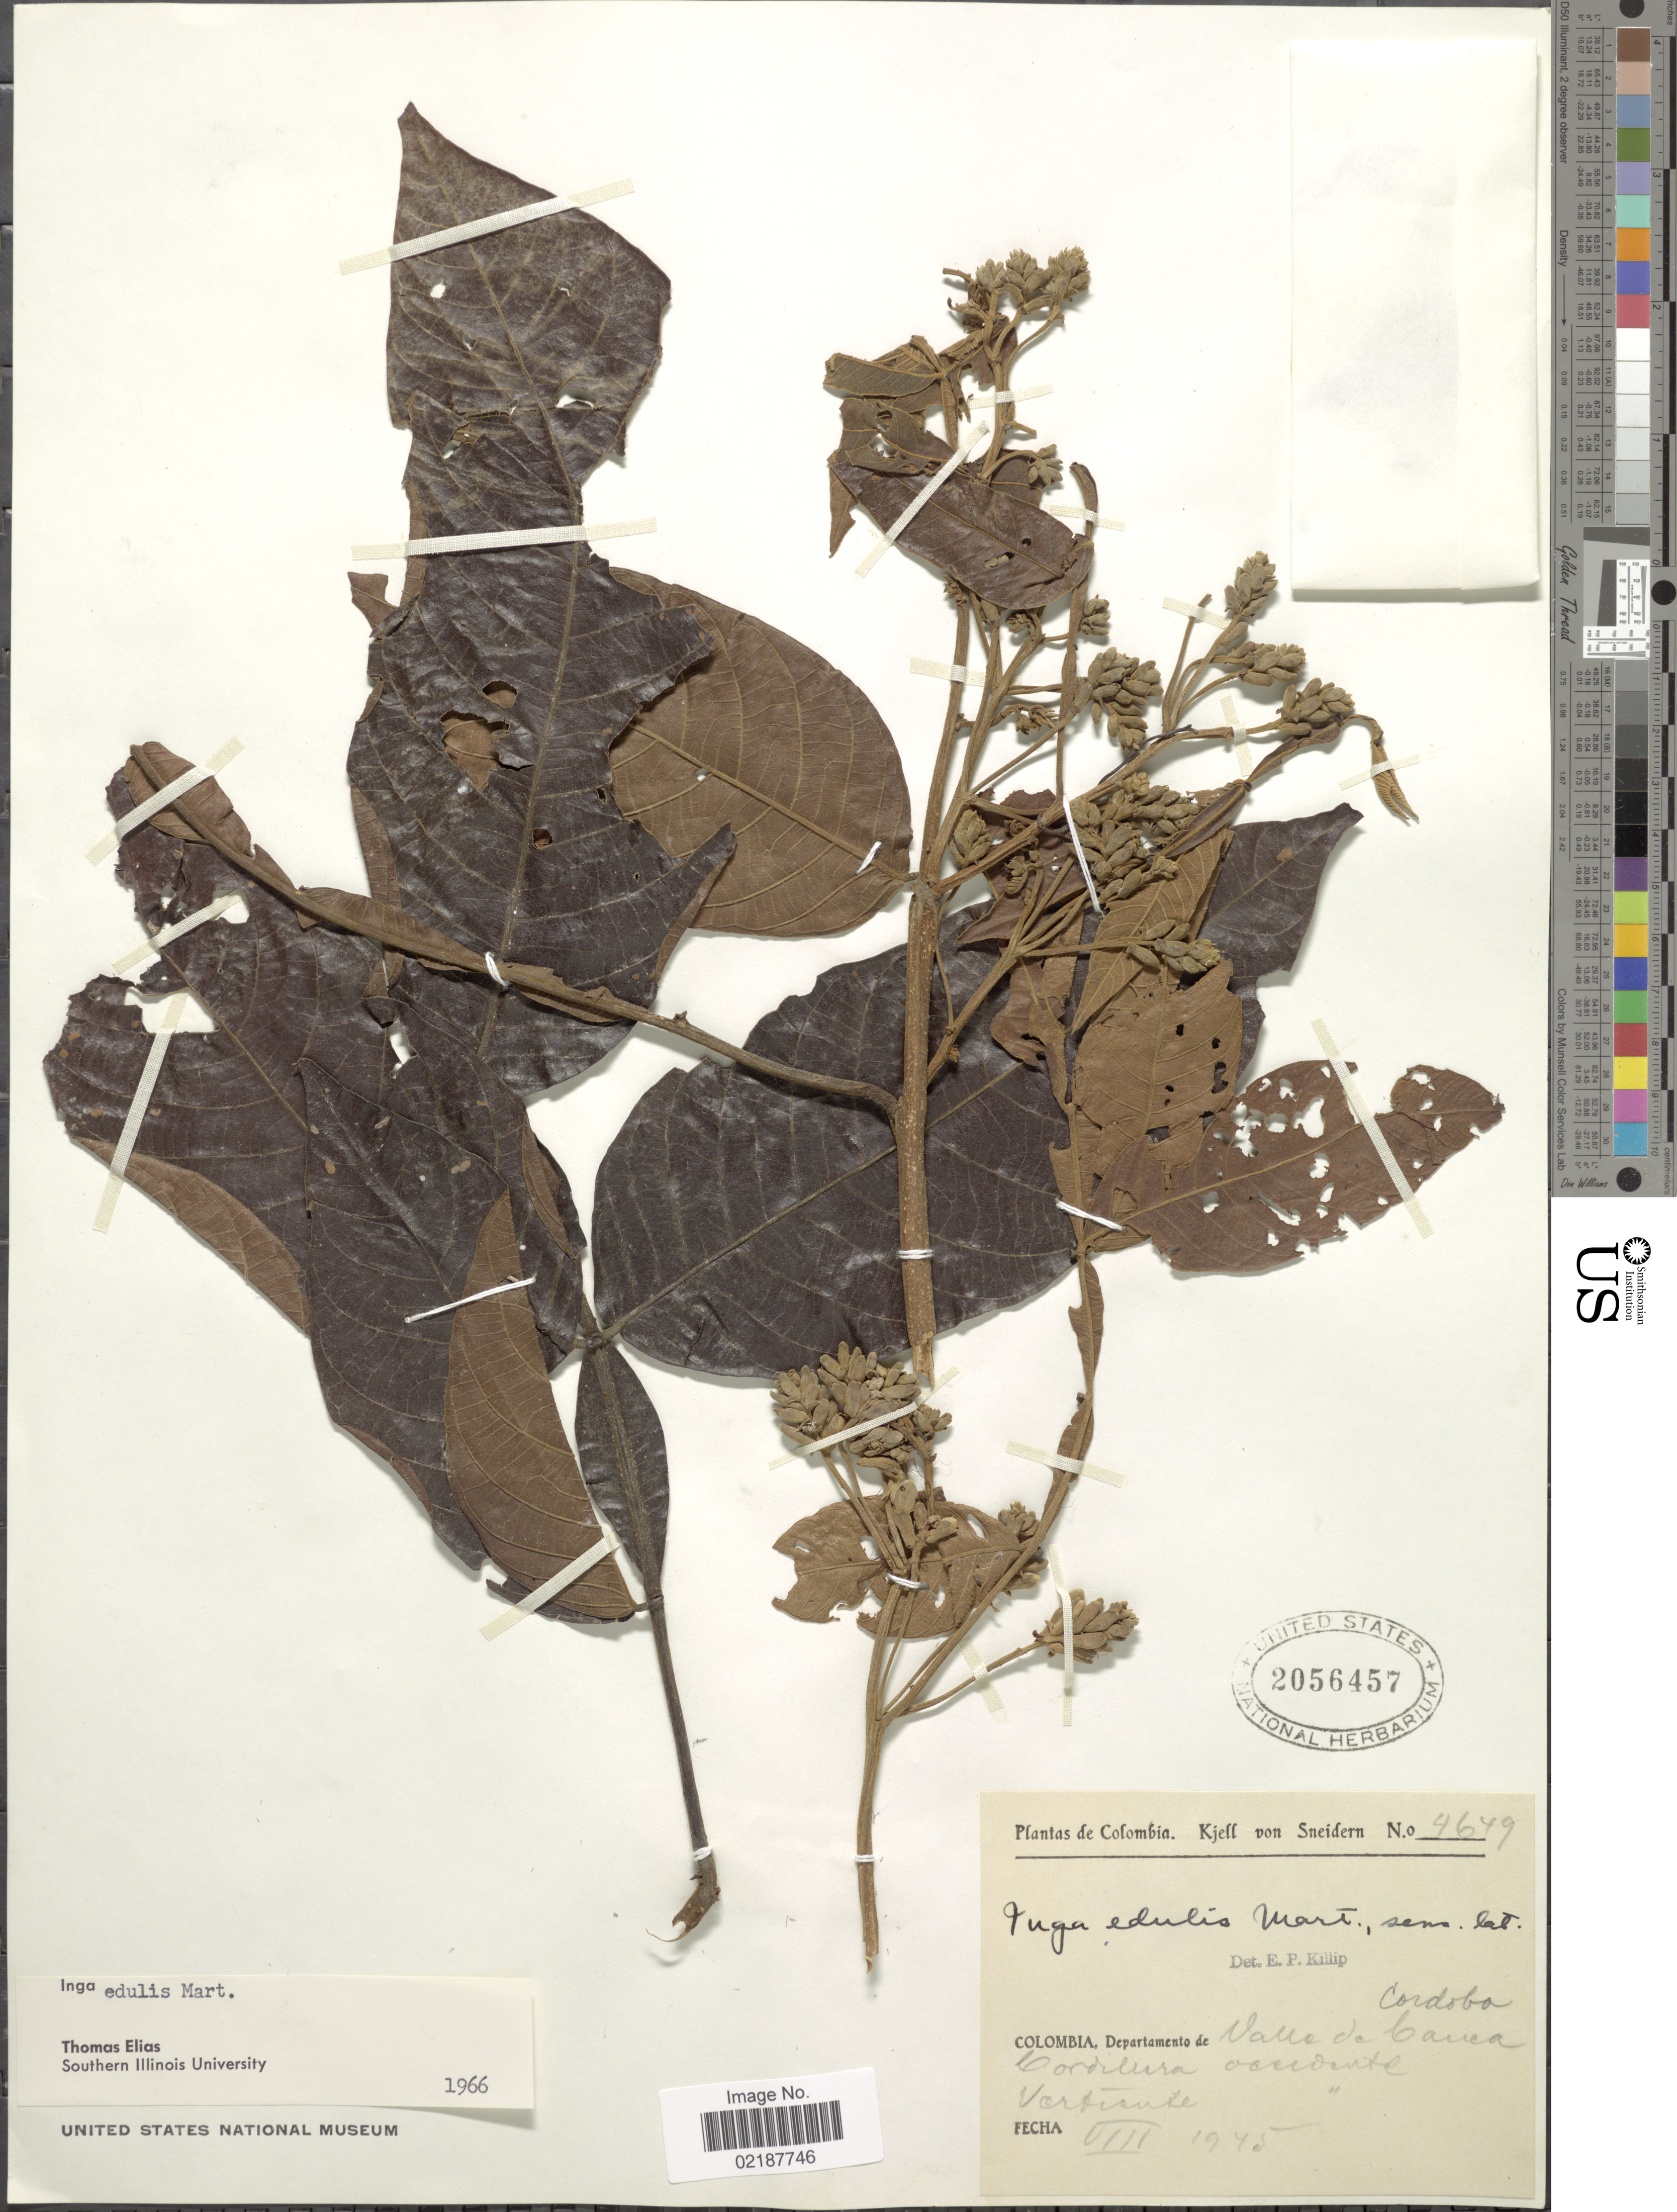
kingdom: Plantae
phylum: Tracheophyta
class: Magnoliopsida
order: Fabales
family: Fabaceae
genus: Inga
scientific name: Inga edulis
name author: Mart.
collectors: K. von Sneidern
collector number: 4649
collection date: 1945-08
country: Colombia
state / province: Cauca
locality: Valle de Cauca, Cordillera occidental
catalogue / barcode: US 2056457